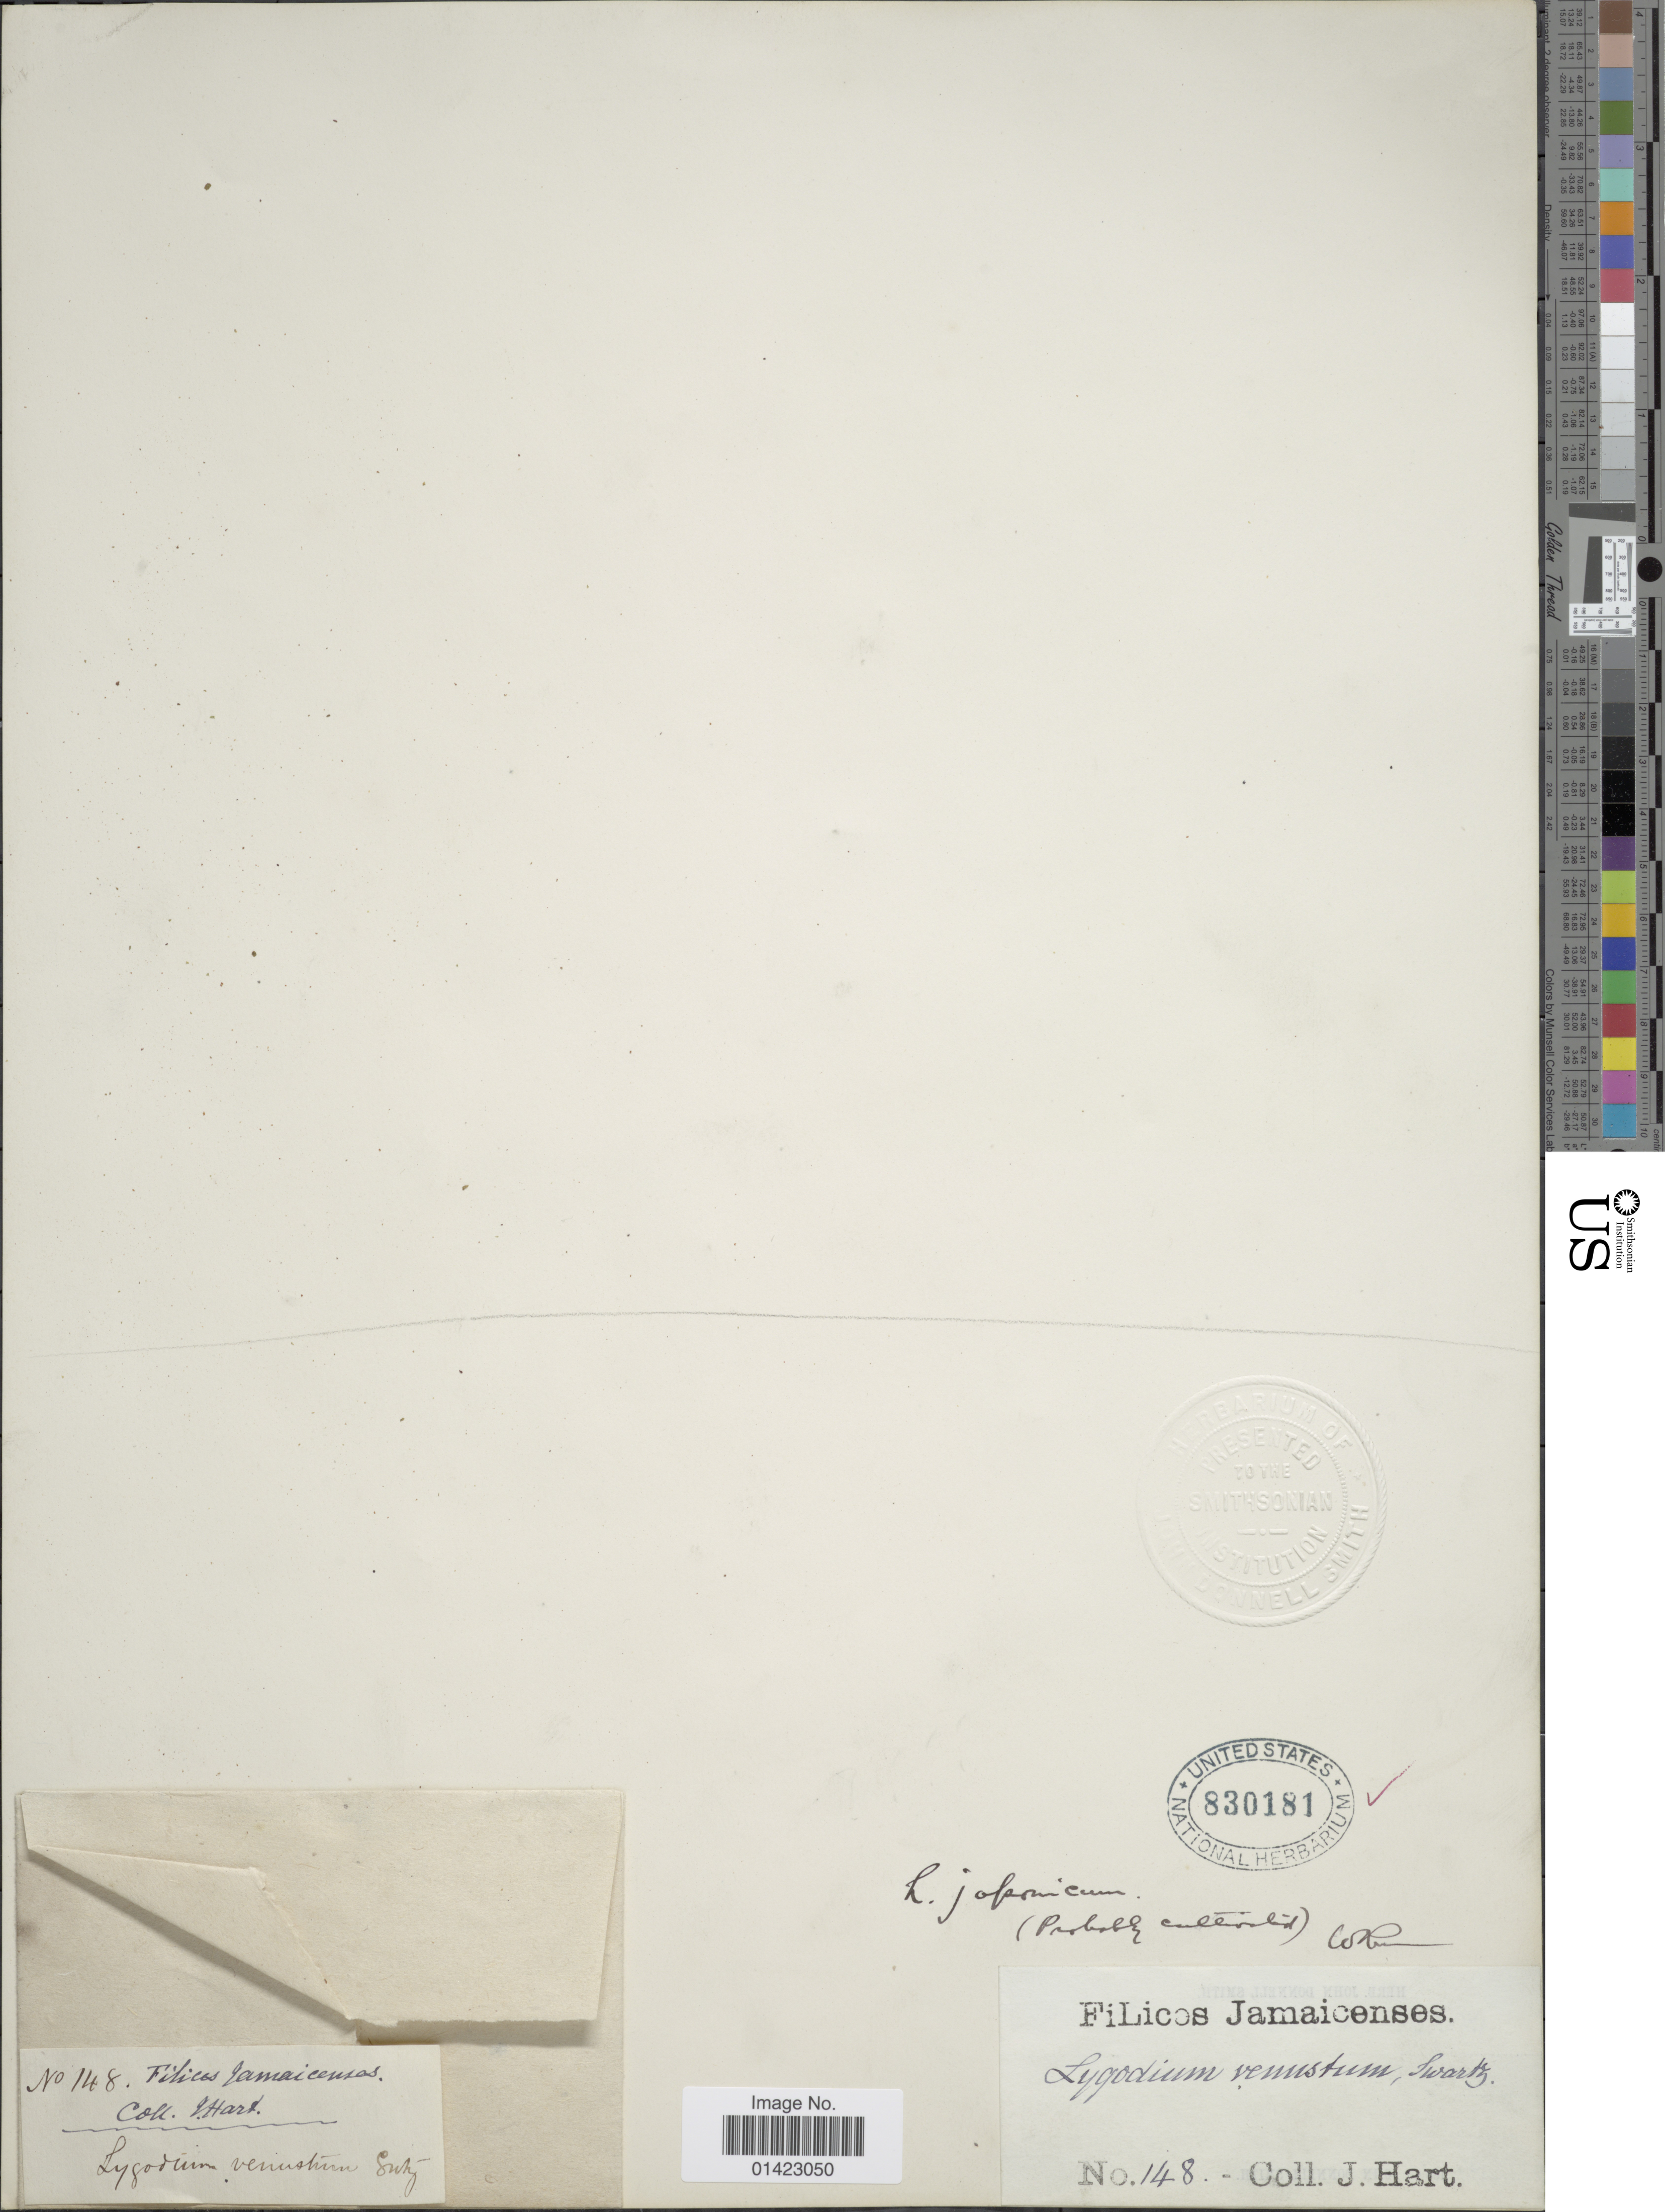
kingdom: Plantae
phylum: Tracheophyta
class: Polypodiopsida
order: Schizaeales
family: Lygodiaceae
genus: Lygodium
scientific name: Lygodium japonicum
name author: (Thunb.) Sw.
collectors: J. Hart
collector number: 148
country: Jamaica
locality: Filices Jamaicenses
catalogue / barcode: US 830181